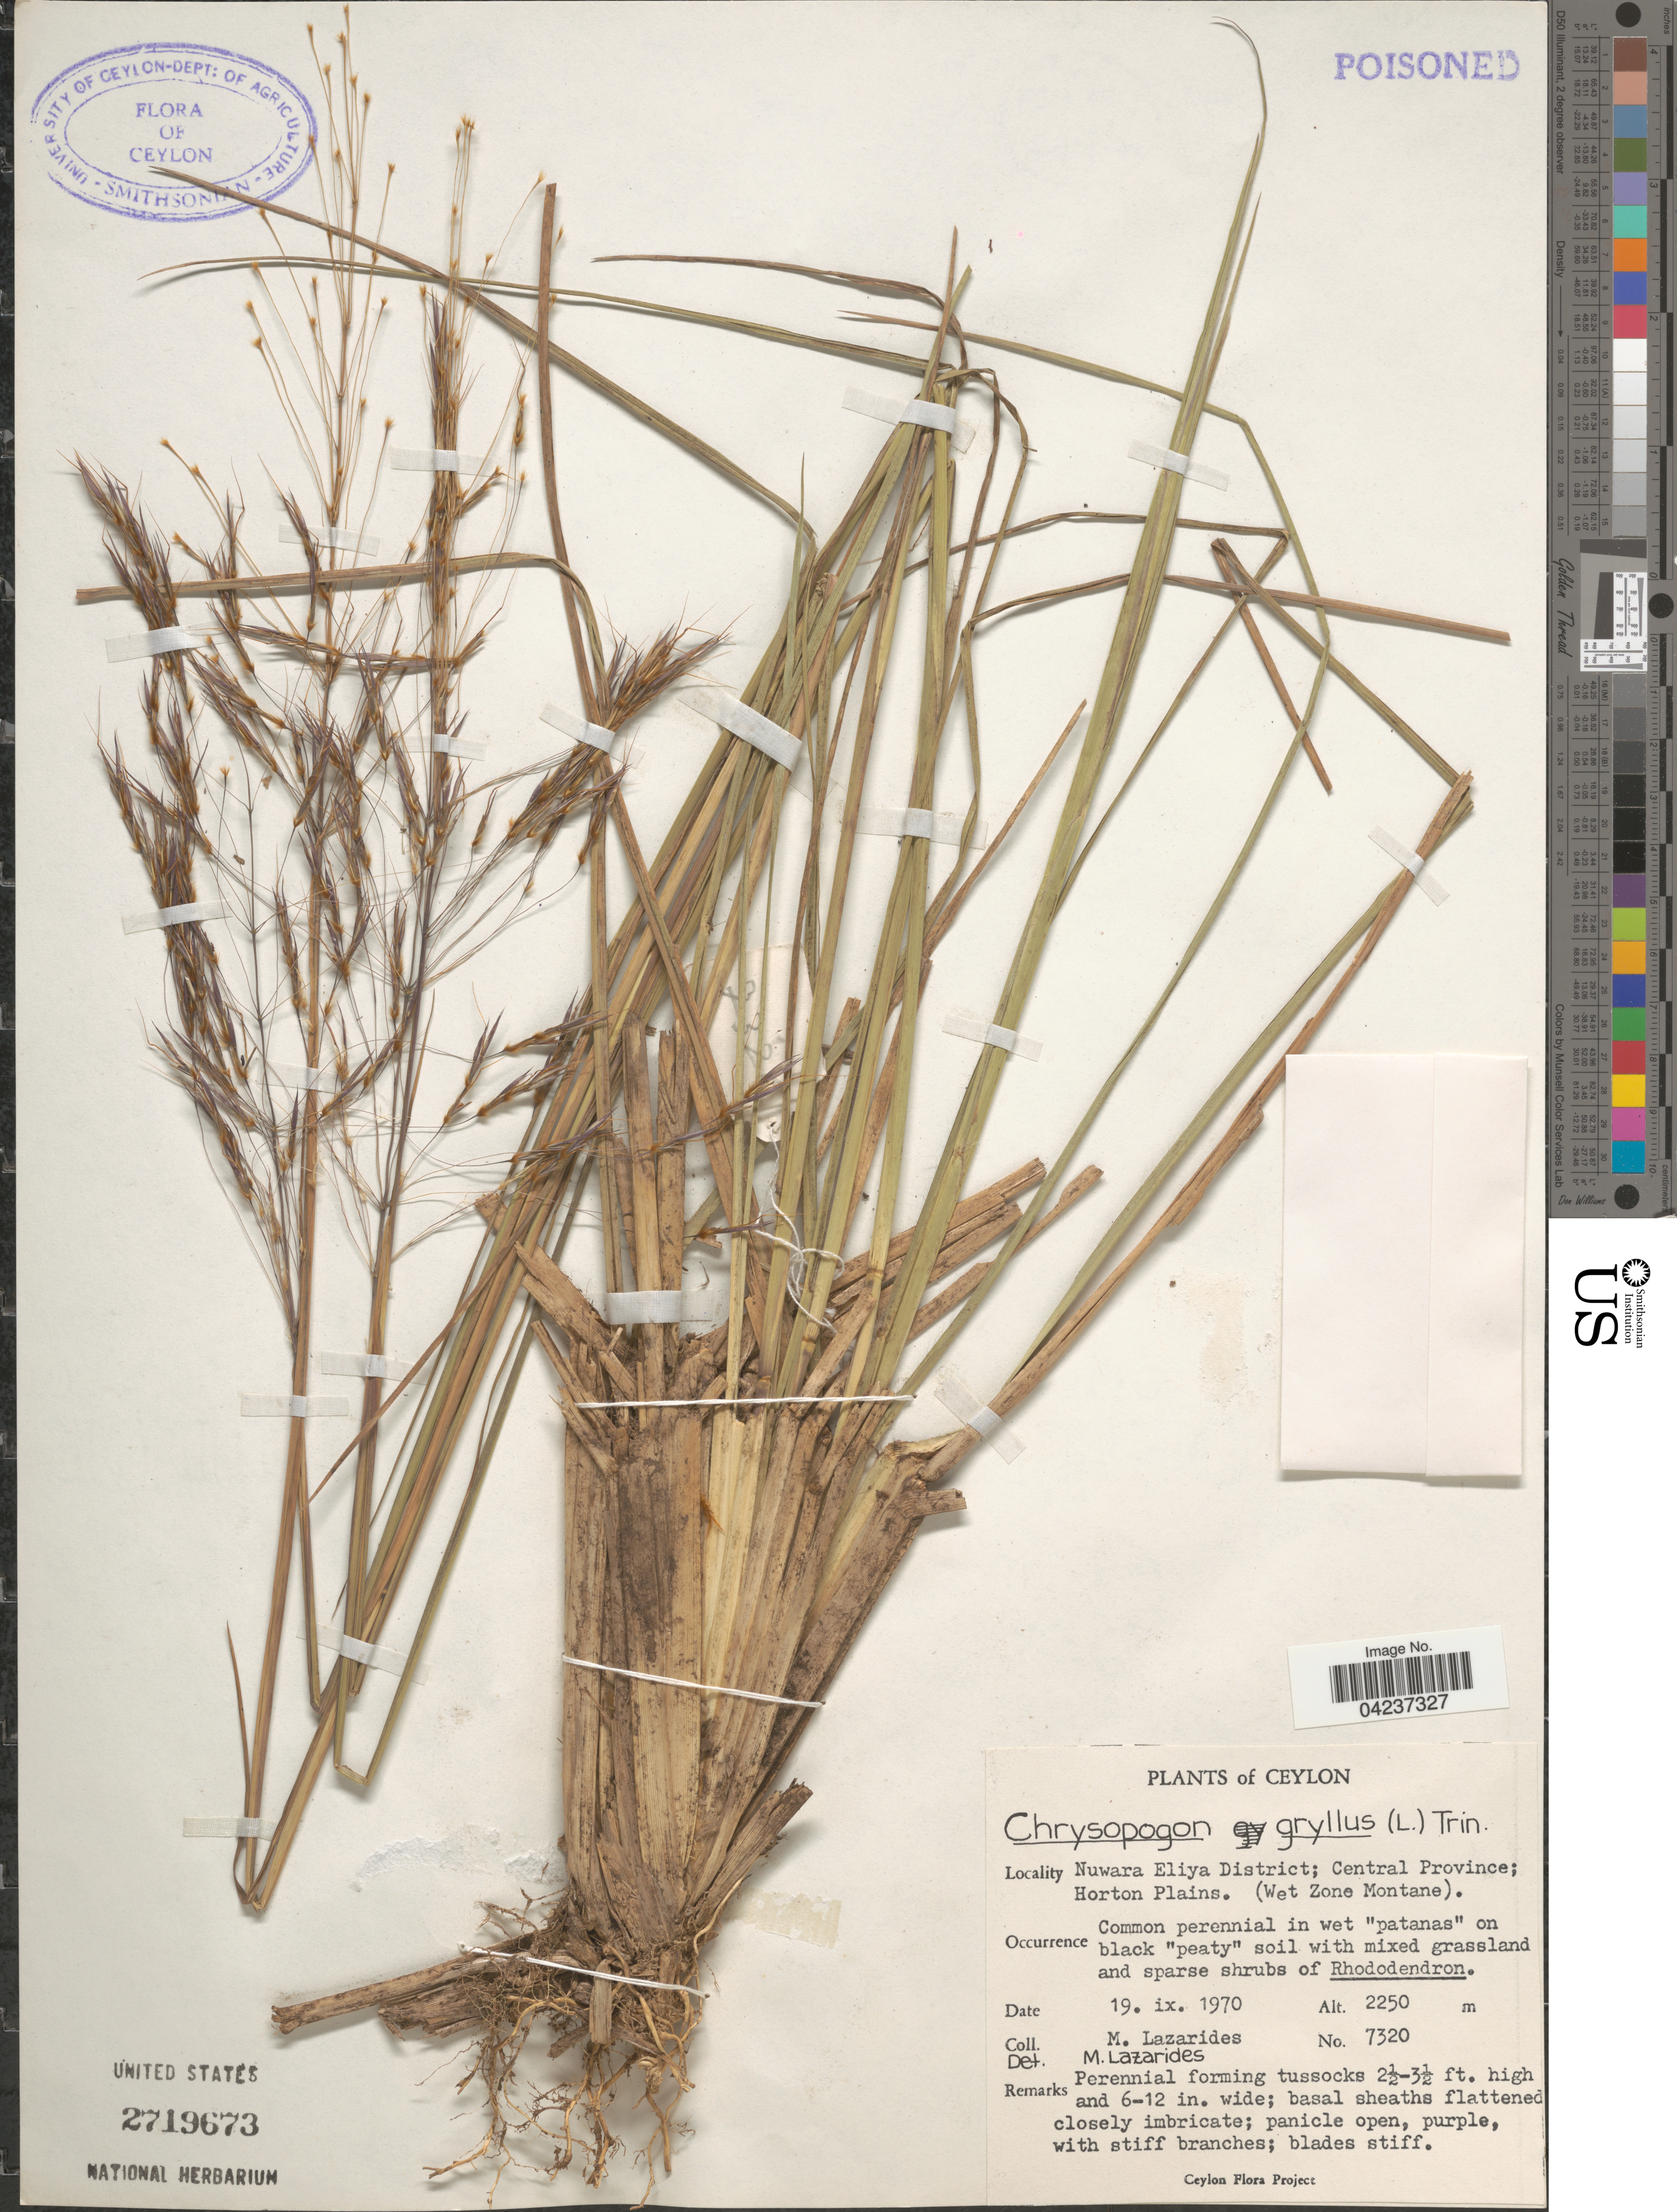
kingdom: Plantae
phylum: Tracheophyta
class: Liliopsida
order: Poales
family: Poaceae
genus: Chrysopogon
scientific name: Chrysopogon gryllus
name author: (L.) Trin.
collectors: M. Lazarides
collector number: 7320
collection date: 1970-09-19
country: Sri Lanka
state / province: Central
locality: Ceylon. Nuwara Eliya District; Horton Plains. (Wet Zone Montane).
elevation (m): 2250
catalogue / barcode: US 2719673